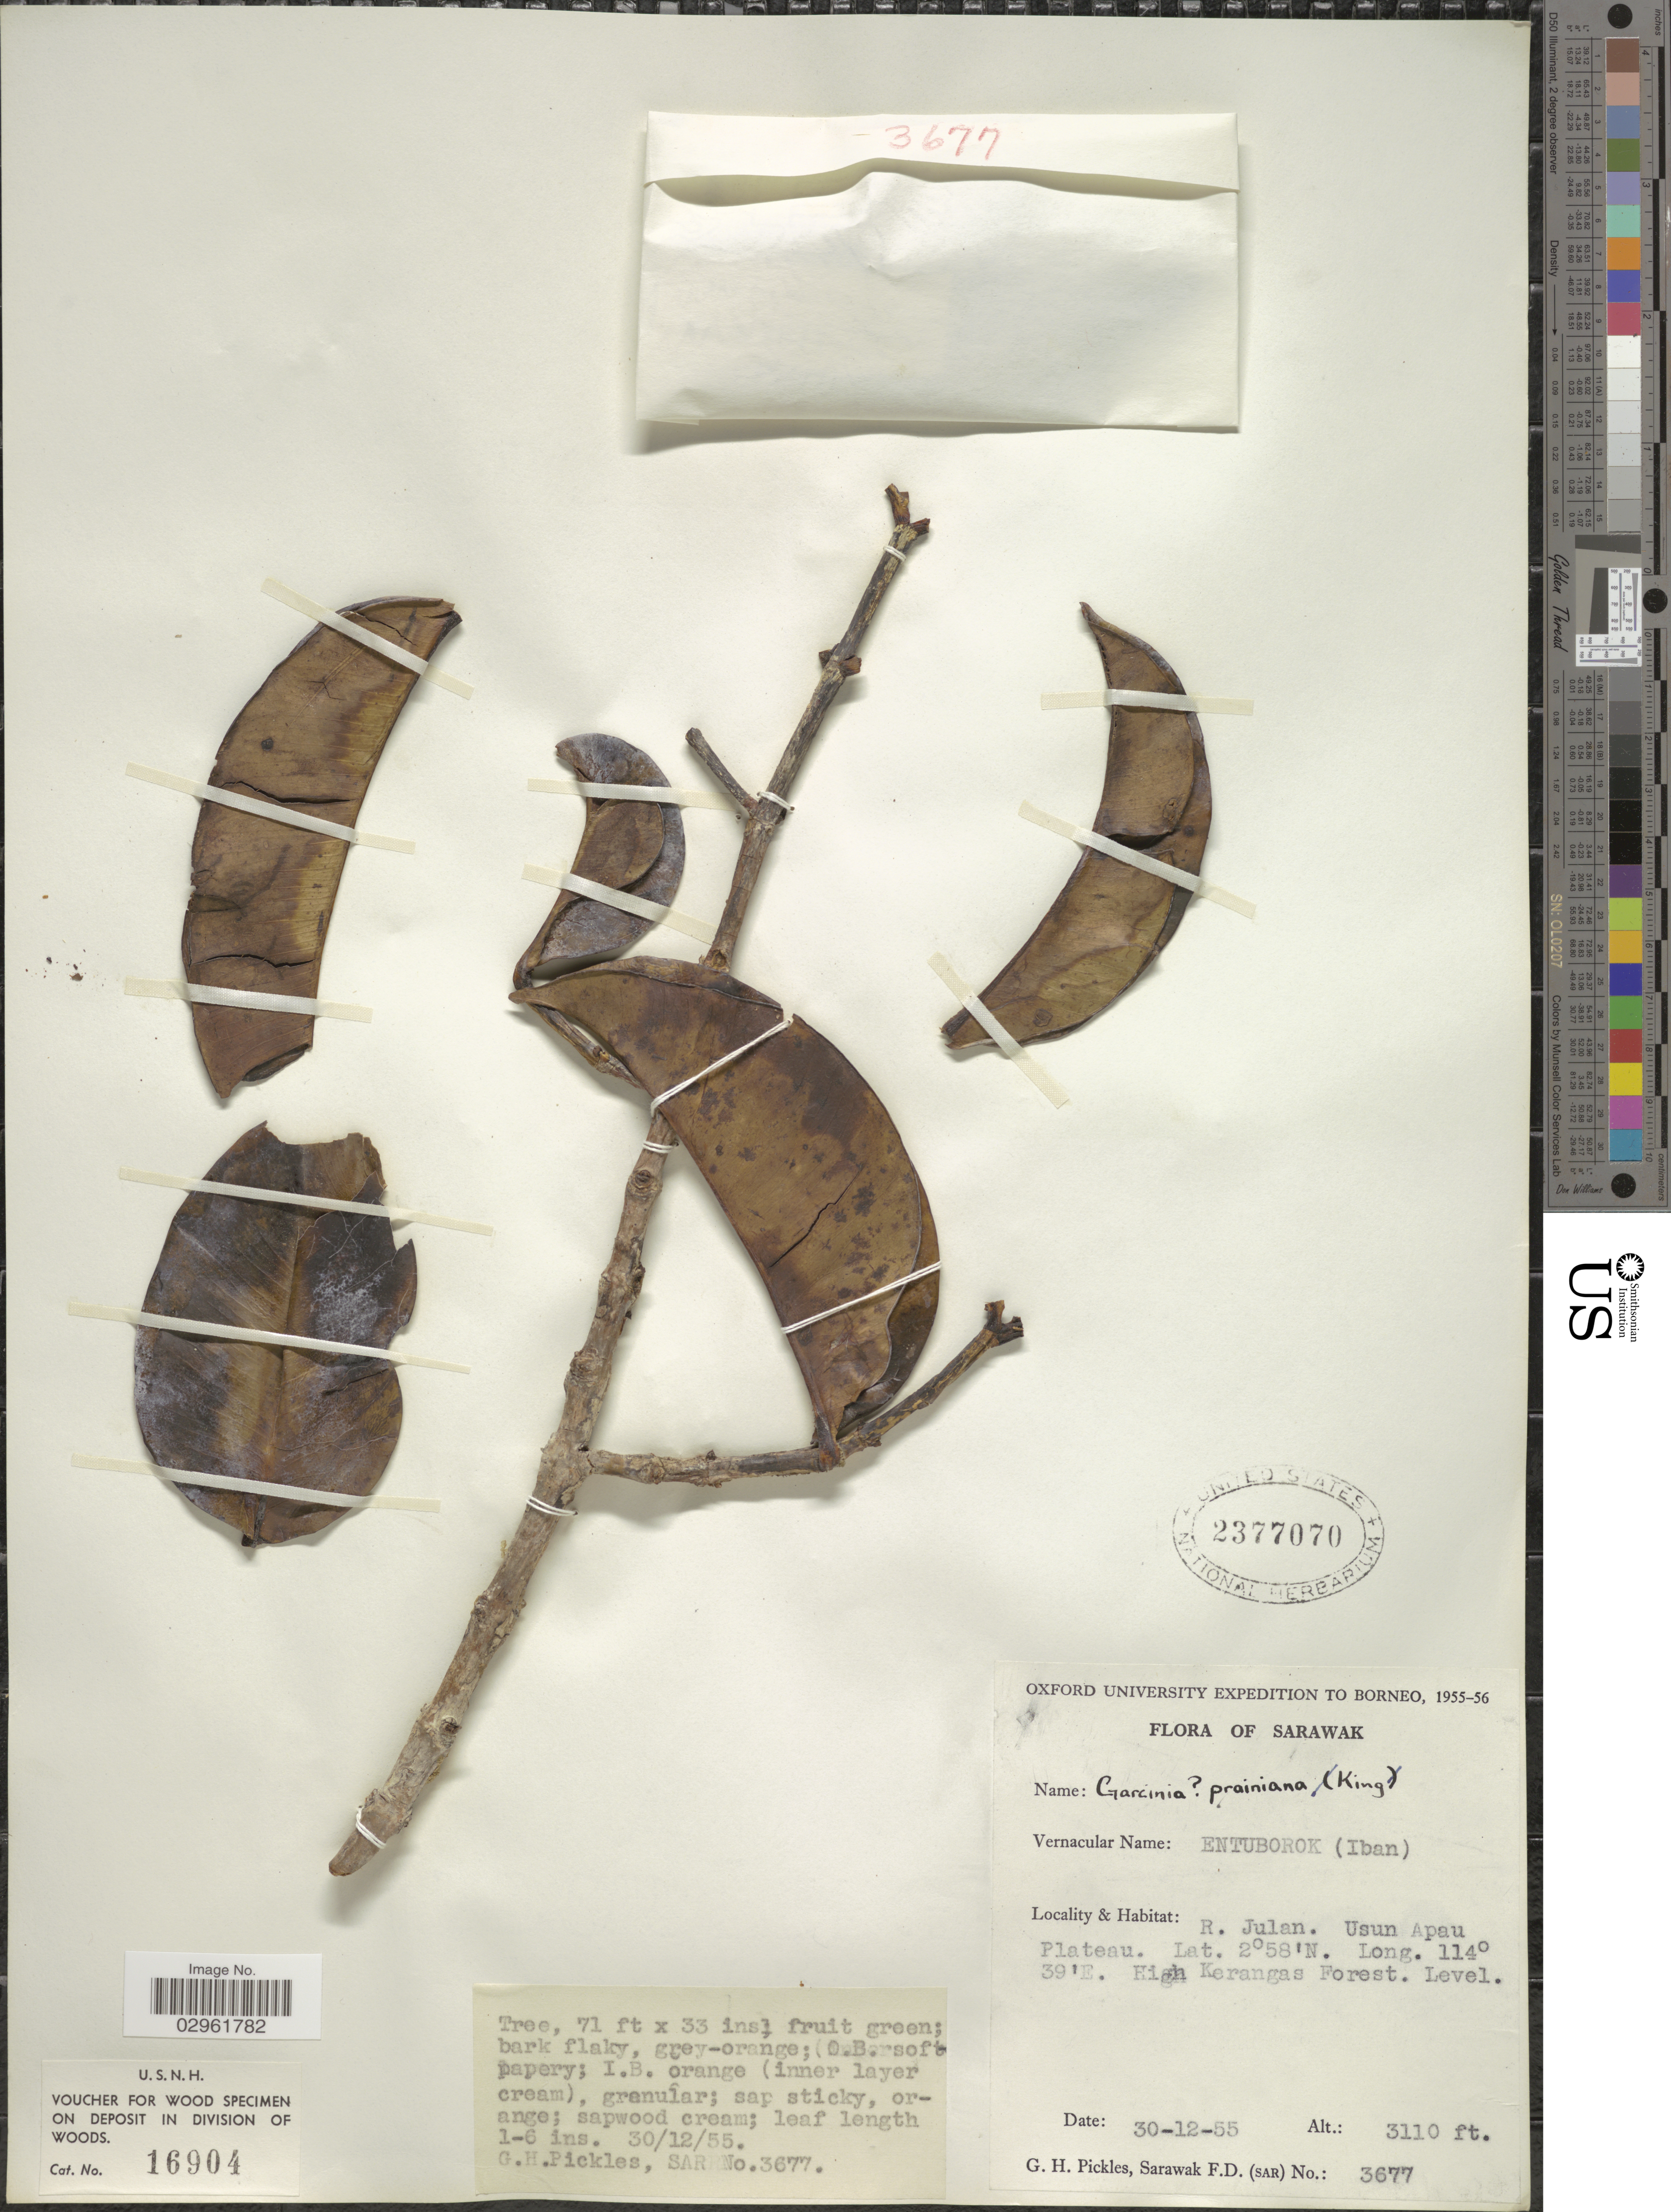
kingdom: Plantae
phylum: Tracheophyta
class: Magnoliopsida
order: Malpighiales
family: Clusiaceae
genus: Garcinia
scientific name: Garcinia sp.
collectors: G. Pickles & F. Sarawak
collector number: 3677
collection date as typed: Transcribed d/m/y: 30/12/55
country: Malaysia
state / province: Sarawak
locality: Borneo. R. Julan, Usun Apau Plateau.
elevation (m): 948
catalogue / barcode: US 2377070